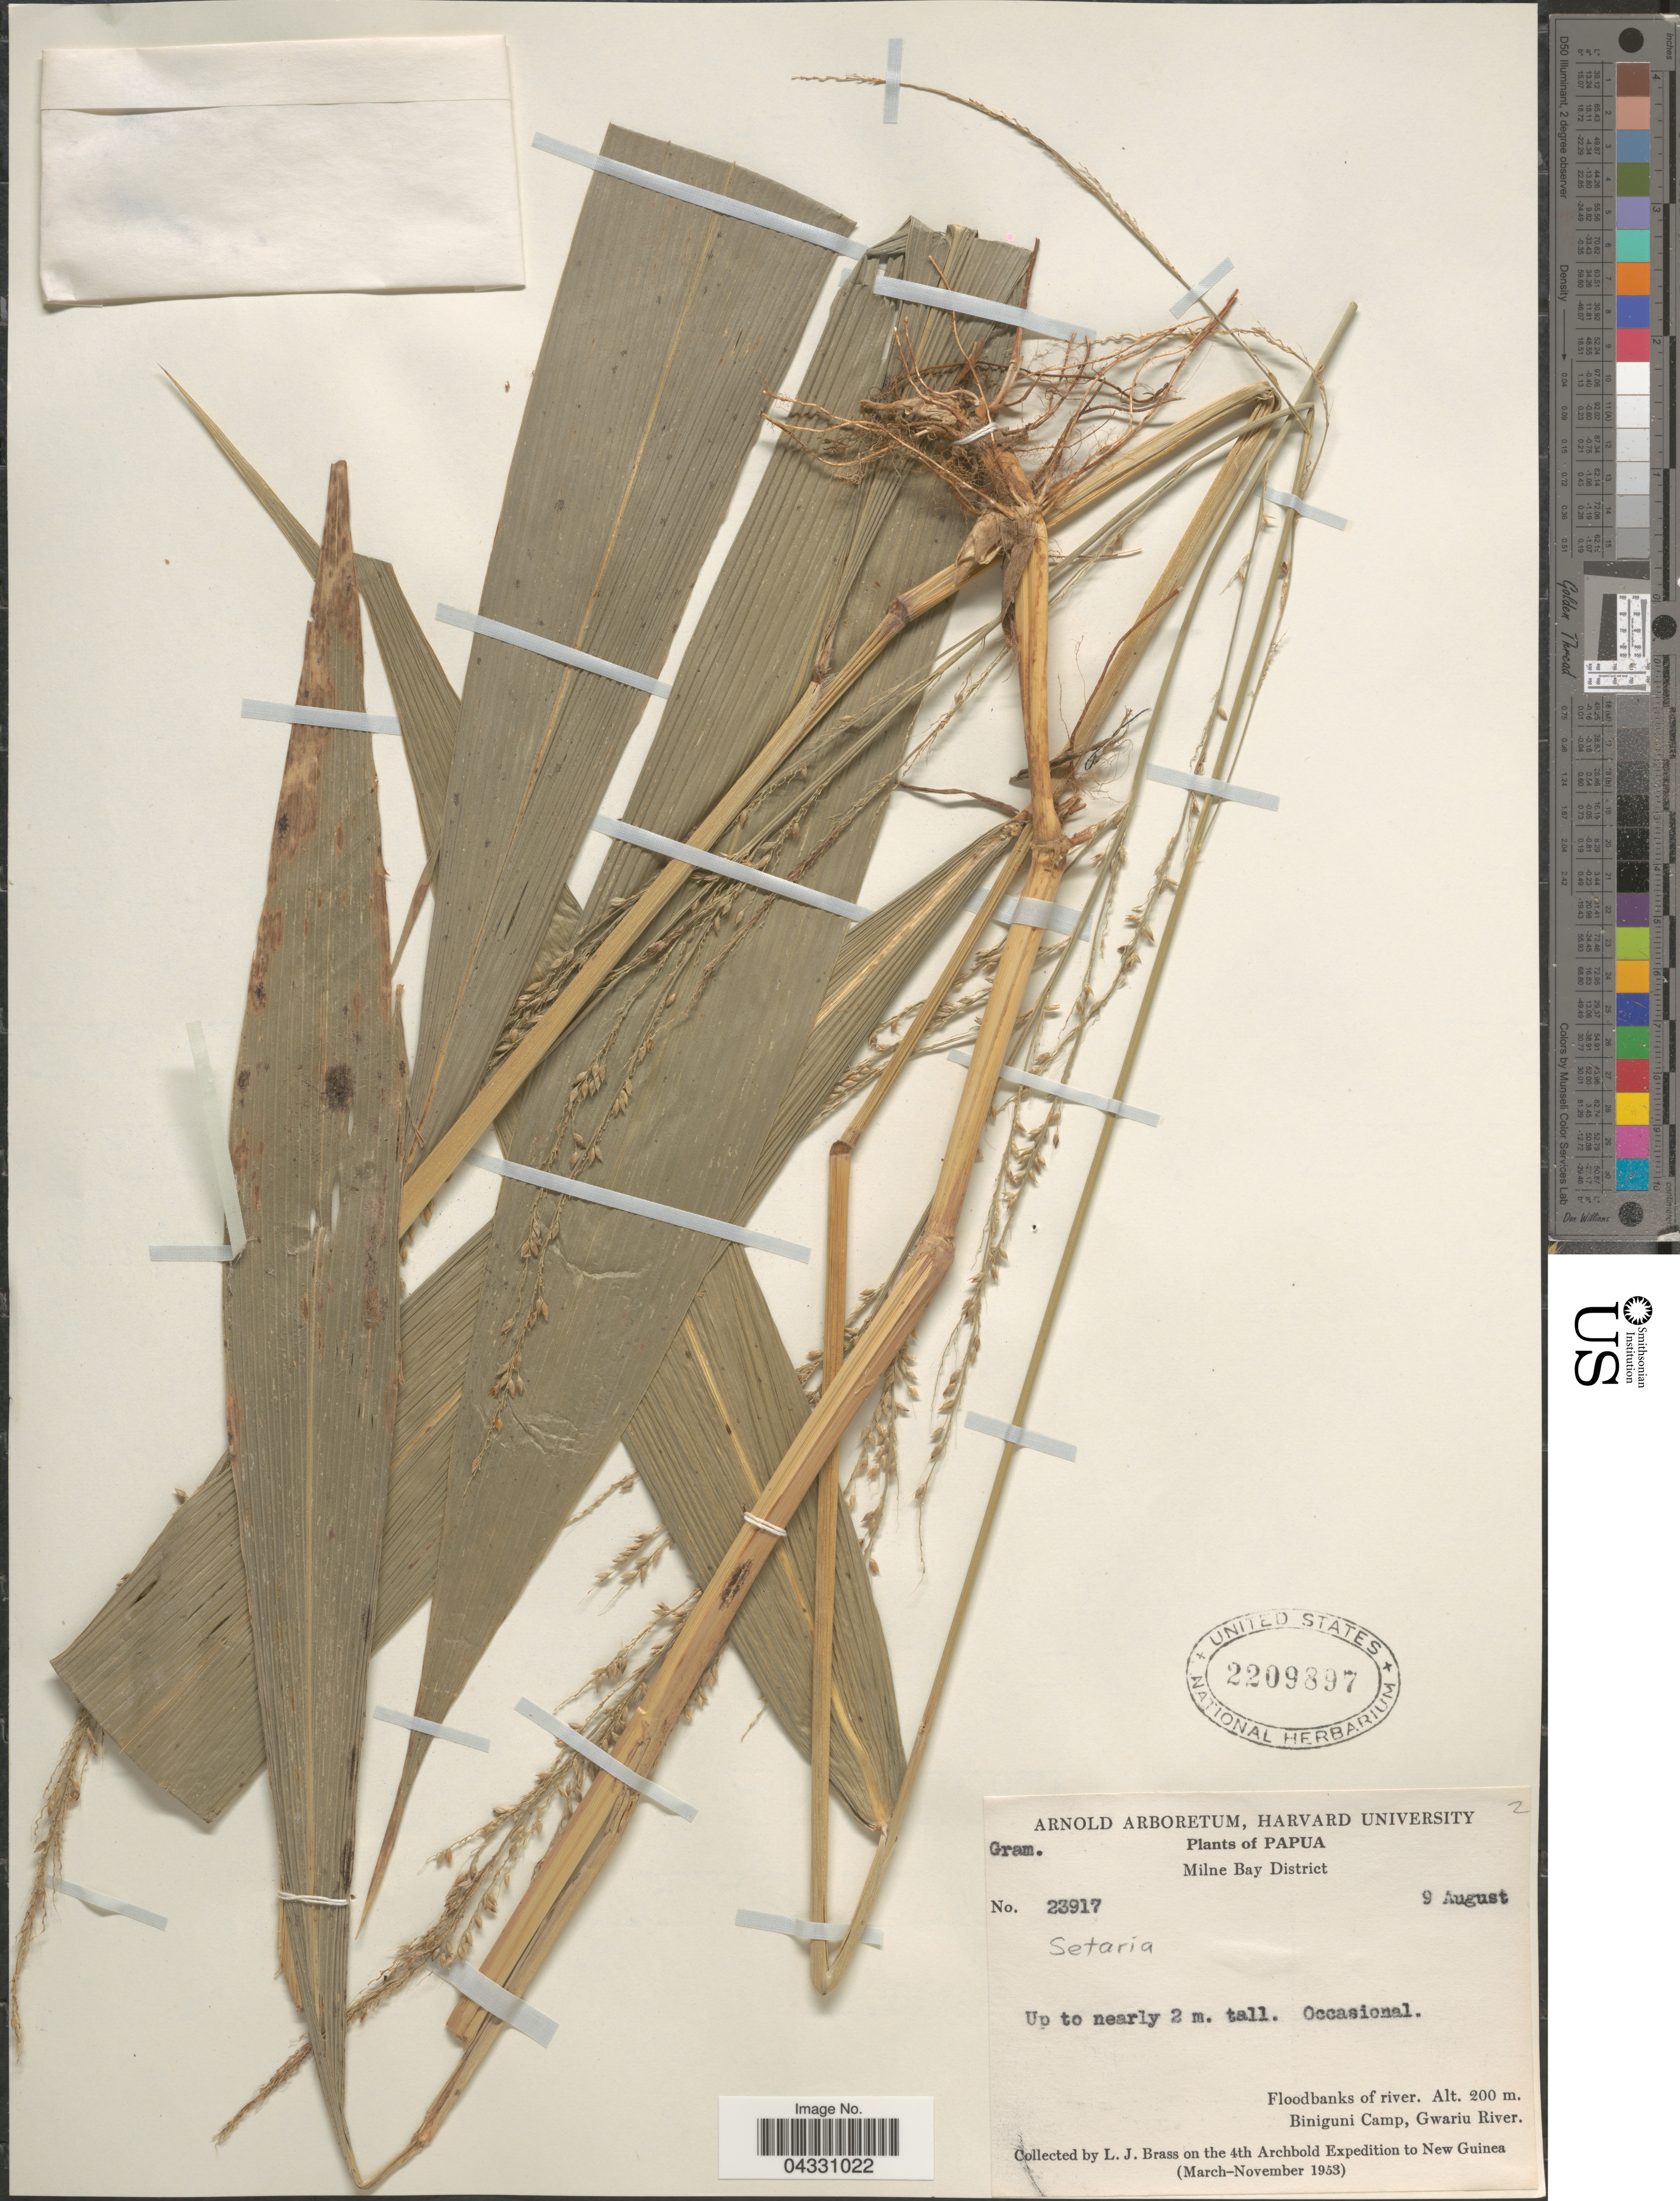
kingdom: Plantae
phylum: Tracheophyta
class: Liliopsida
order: Poales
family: Poaceae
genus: Setaria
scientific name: Setaria sp.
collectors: L. J. Brass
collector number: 23917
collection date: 1953-08-09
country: Papua New Guinea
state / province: Milne Bay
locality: Papua. Milne Bay District. Floodbanks of river. Biniguni Camp, Gwariu River. The 4th Archbold Expedition to New Guinea (March-November 1953).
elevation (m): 200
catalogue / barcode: US 2209897